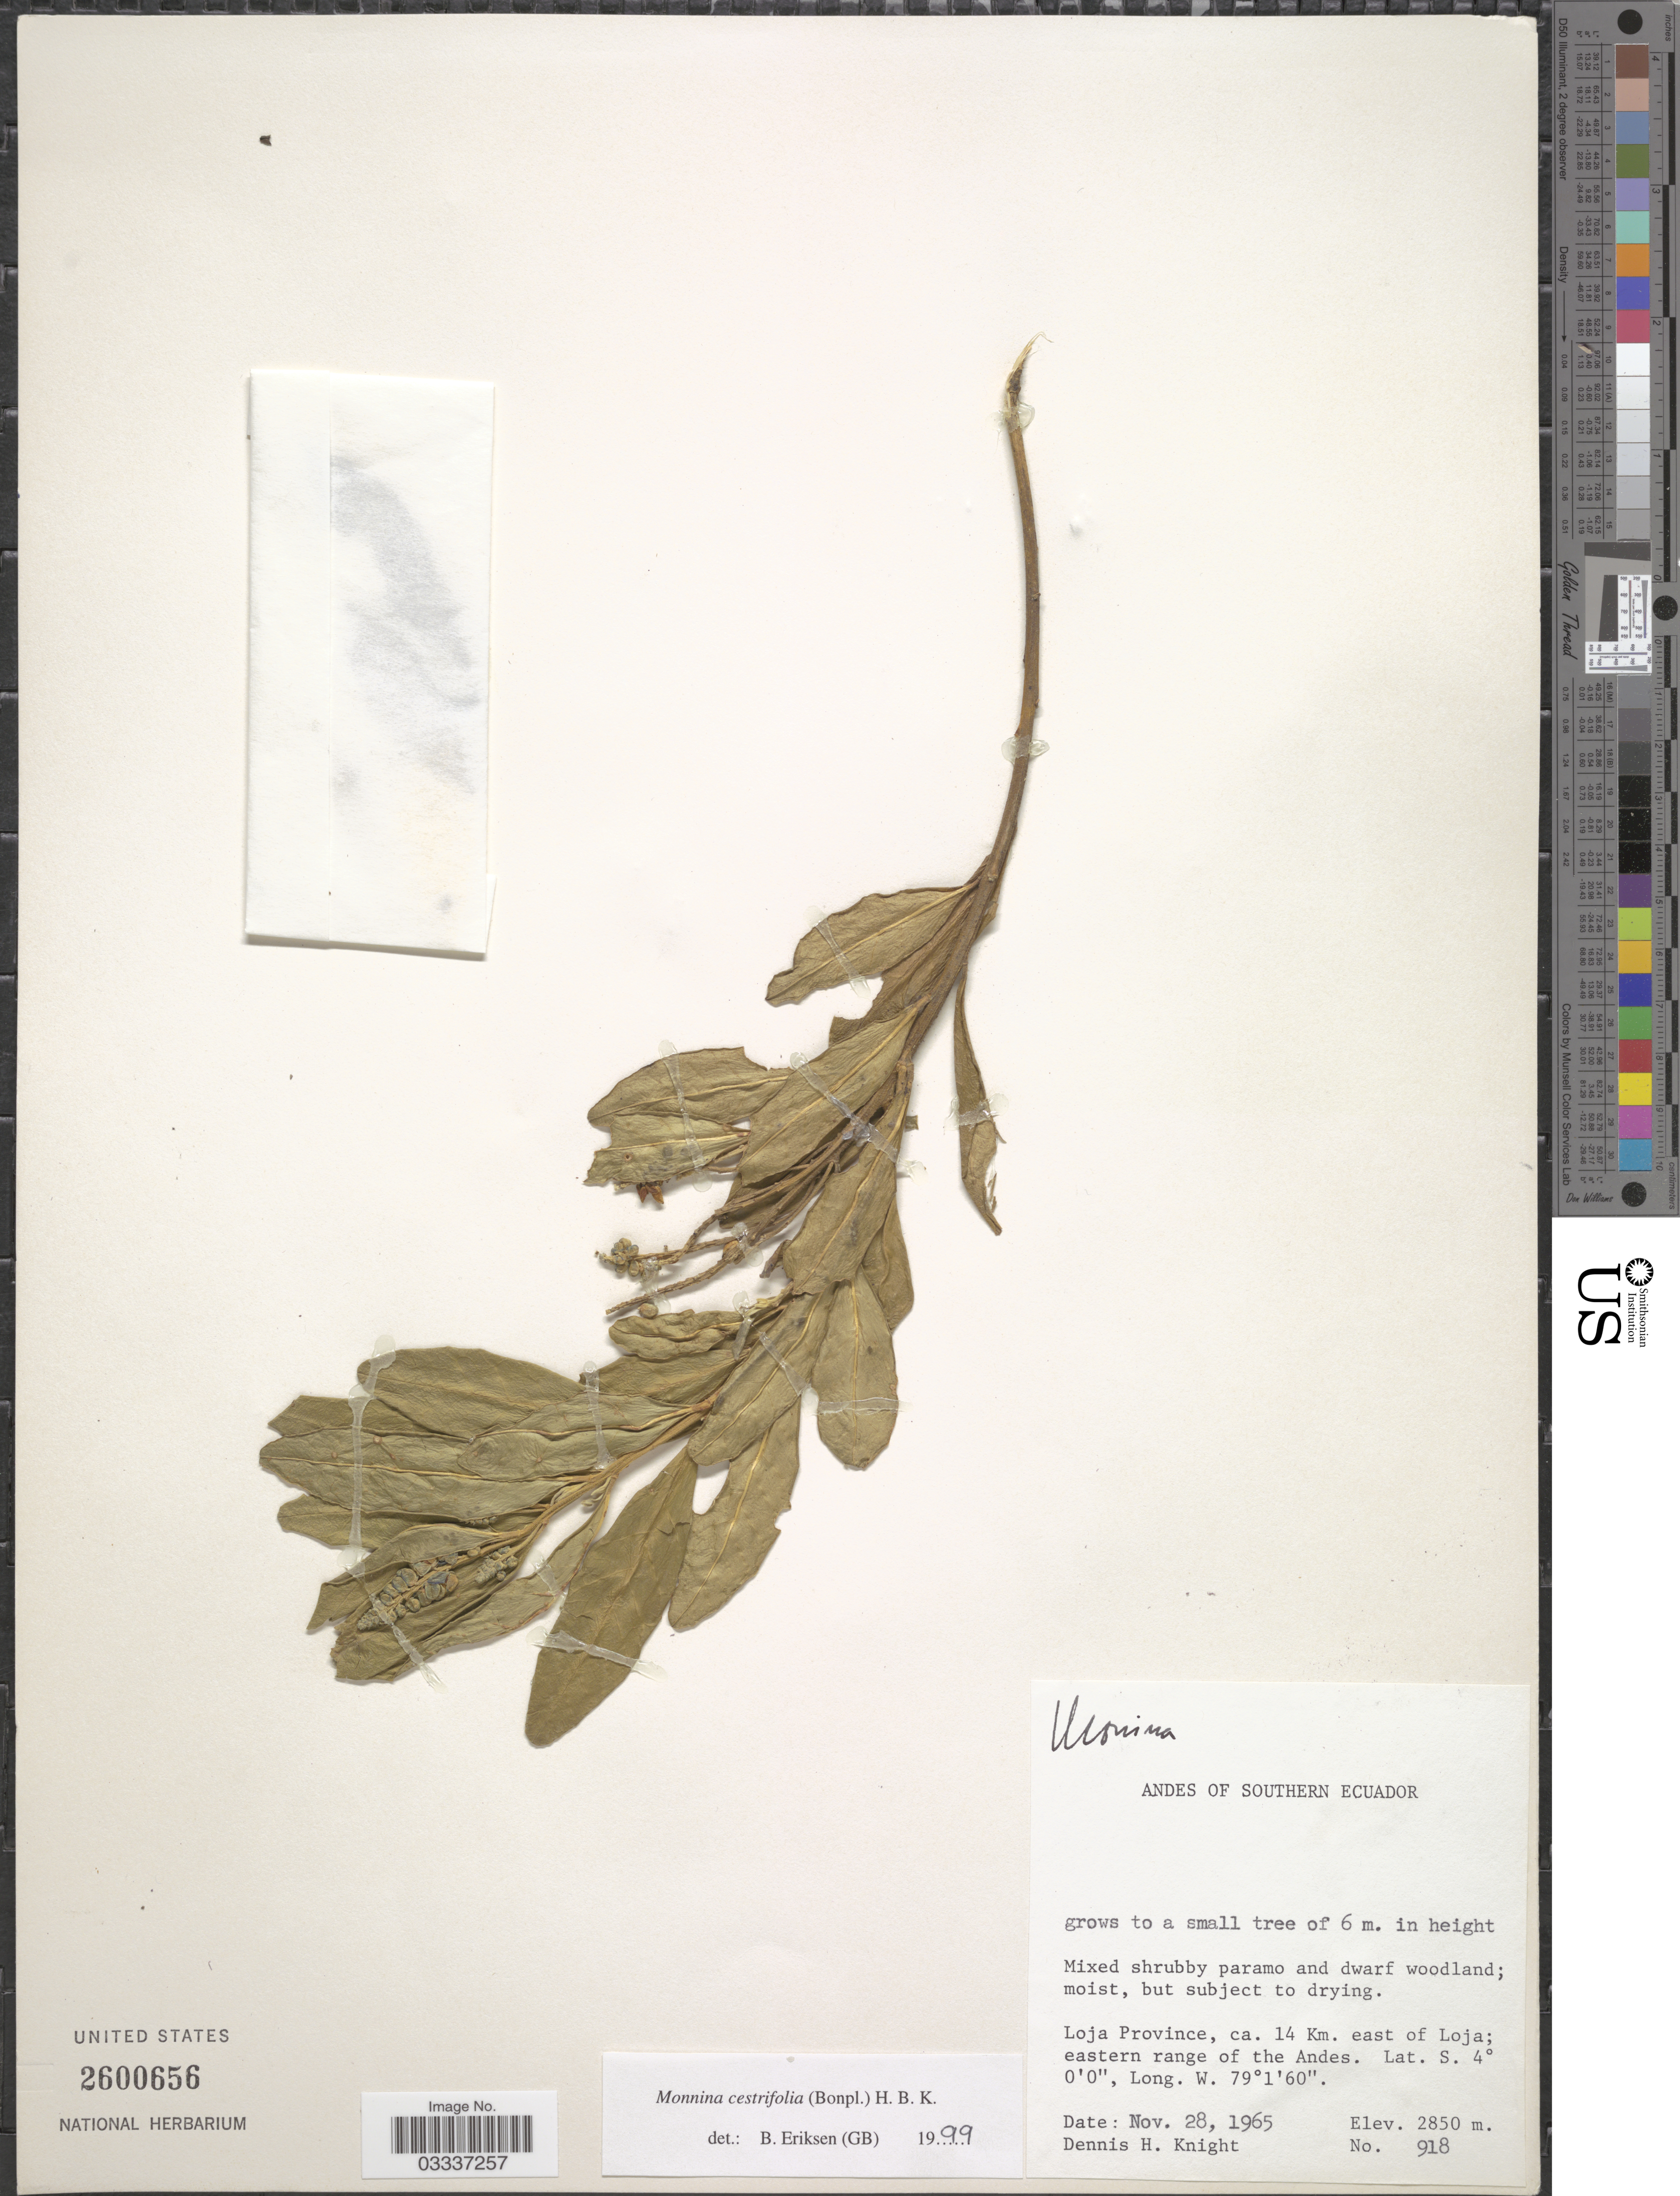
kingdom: Plantae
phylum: Tracheophyta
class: Magnoliopsida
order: Fabales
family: Polygalaceae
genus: Monnina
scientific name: Monnina cestrifolia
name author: (Bonpl.) Kunth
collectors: D. Knight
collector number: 918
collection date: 1965-11-28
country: Ecuador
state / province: Loja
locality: Ca. 14 Km. east of Loja; eastern range of the Andes.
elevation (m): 2850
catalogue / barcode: US 2600656